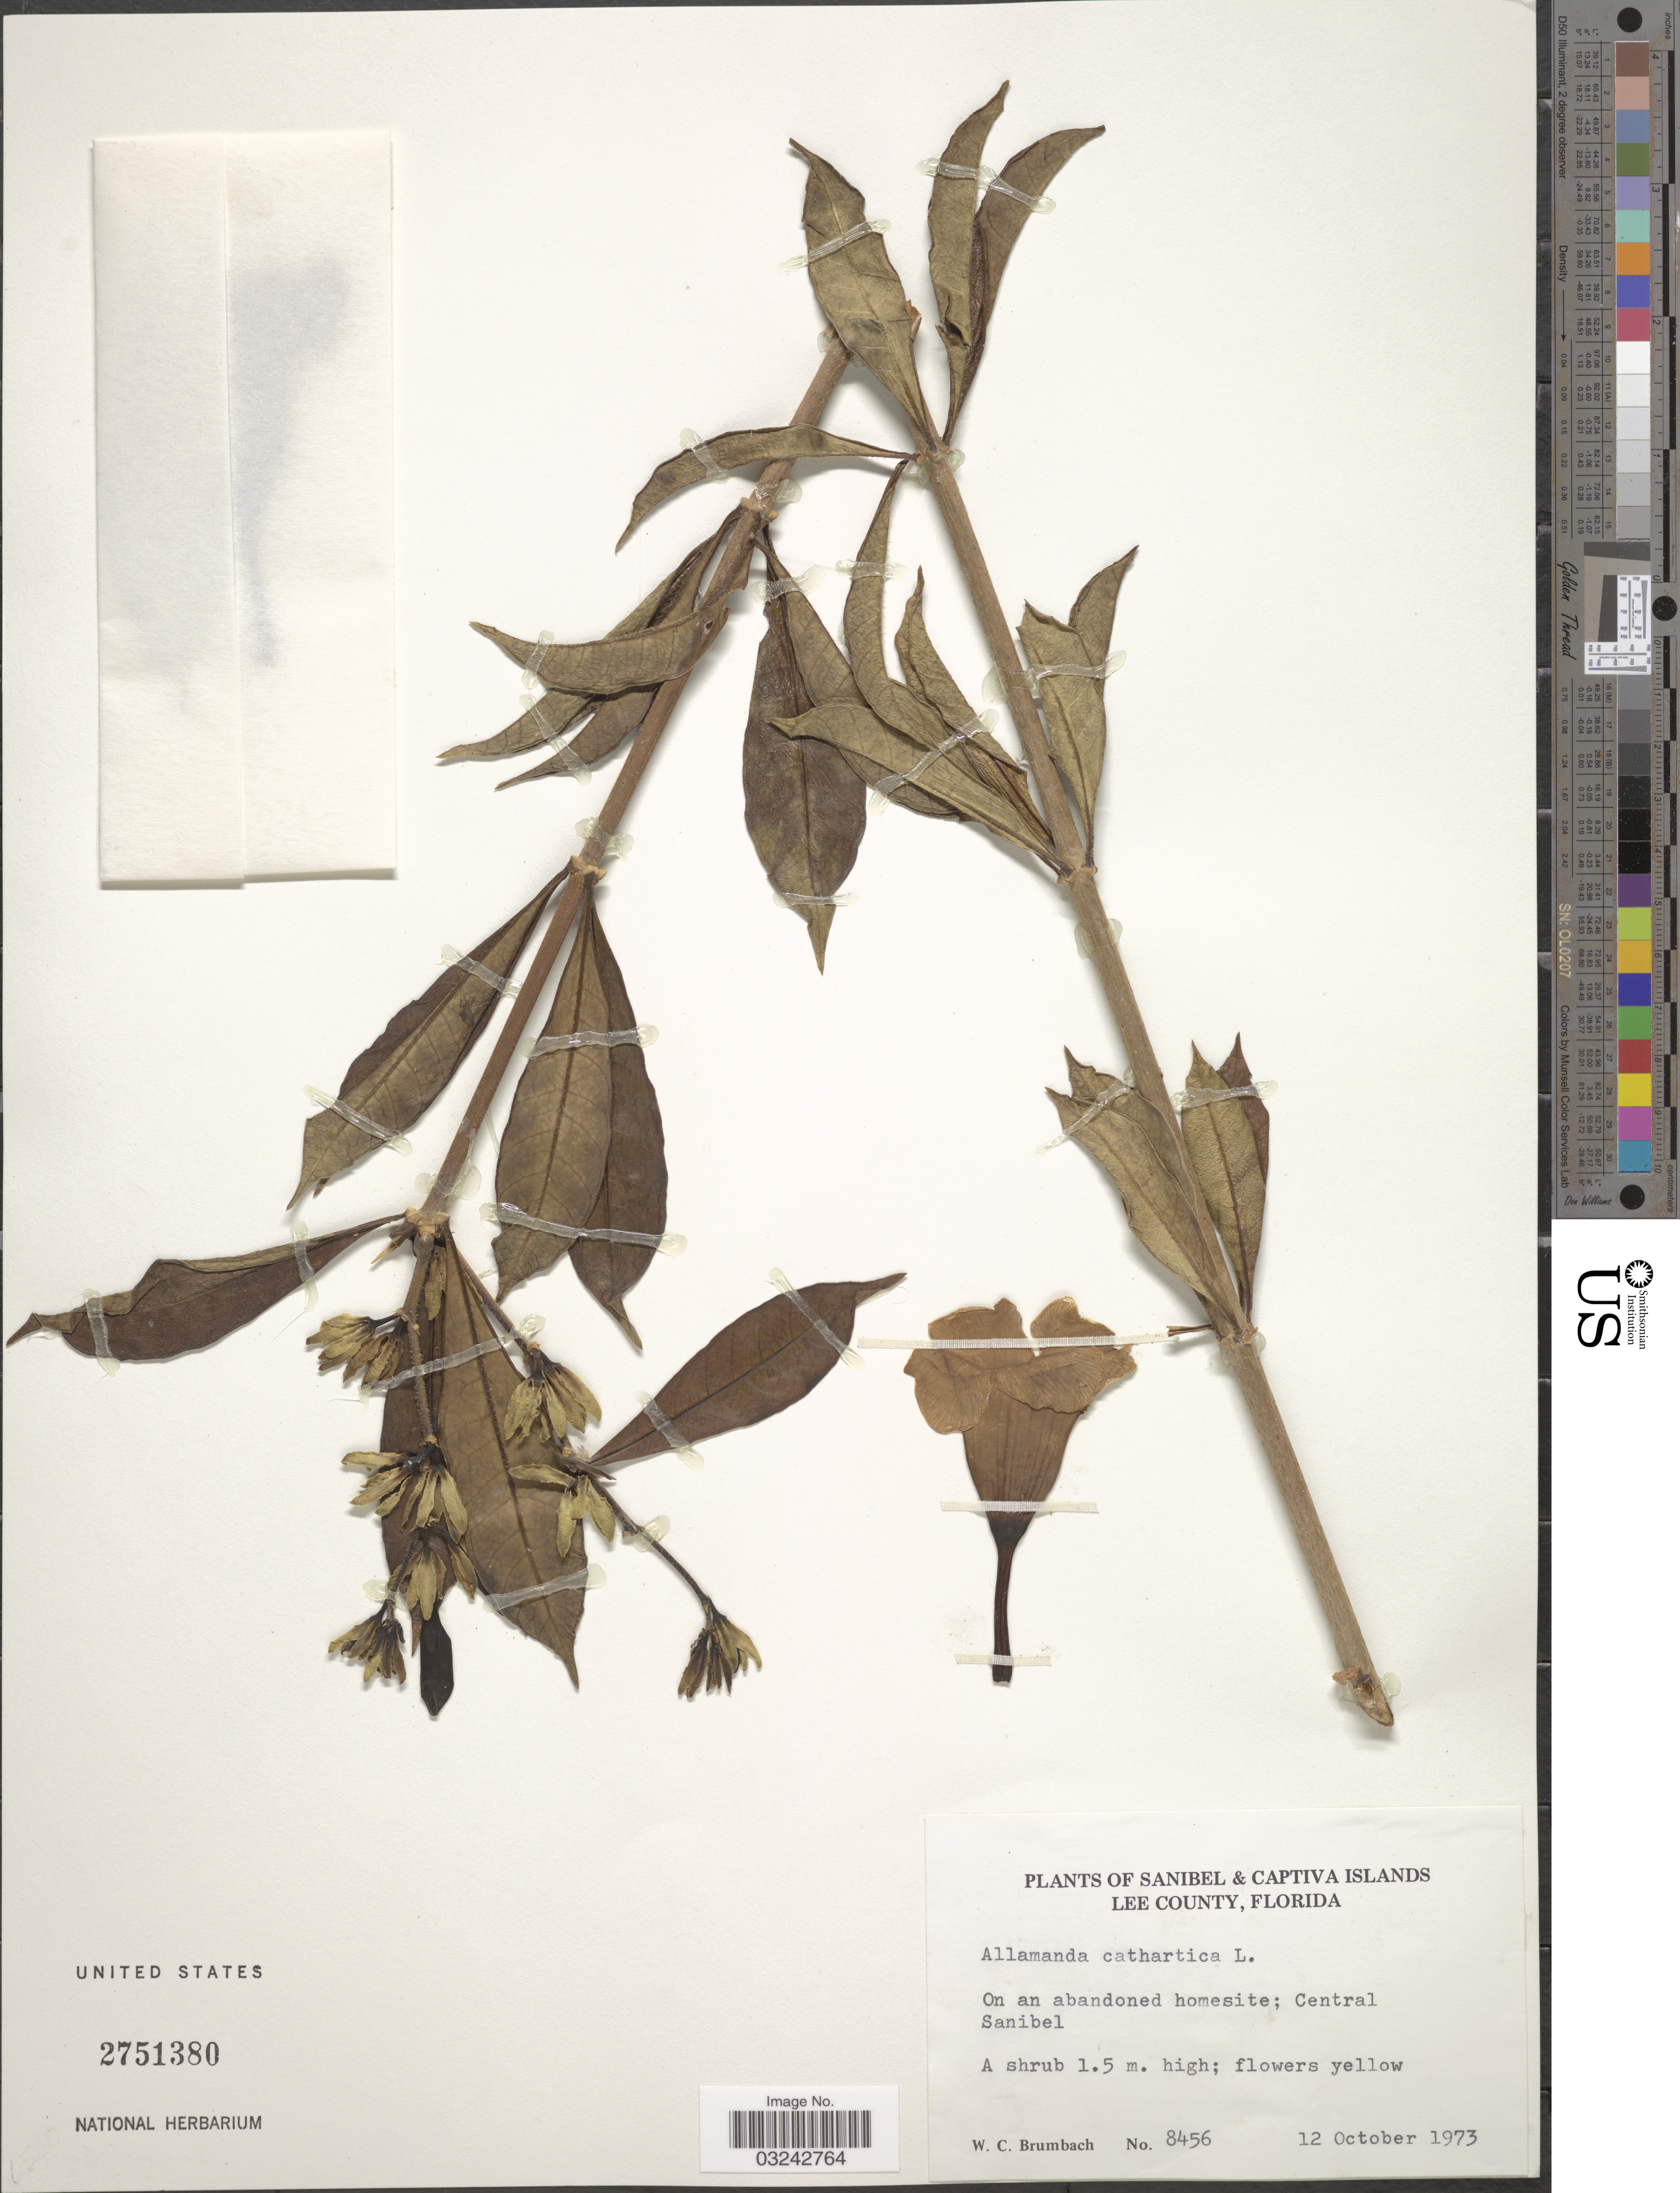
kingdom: Plantae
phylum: Tracheophyta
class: Magnoliopsida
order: Gentianales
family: Apocynaceae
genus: Allamanda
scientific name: Allamanda cathartica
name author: L.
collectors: W. C. Brumbach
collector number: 8456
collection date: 1973-10-12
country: United States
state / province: Florida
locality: Sanibel & Captiva Islands. Lee County. On an abandoned homesite; Central Sanibel.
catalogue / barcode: US 2751380